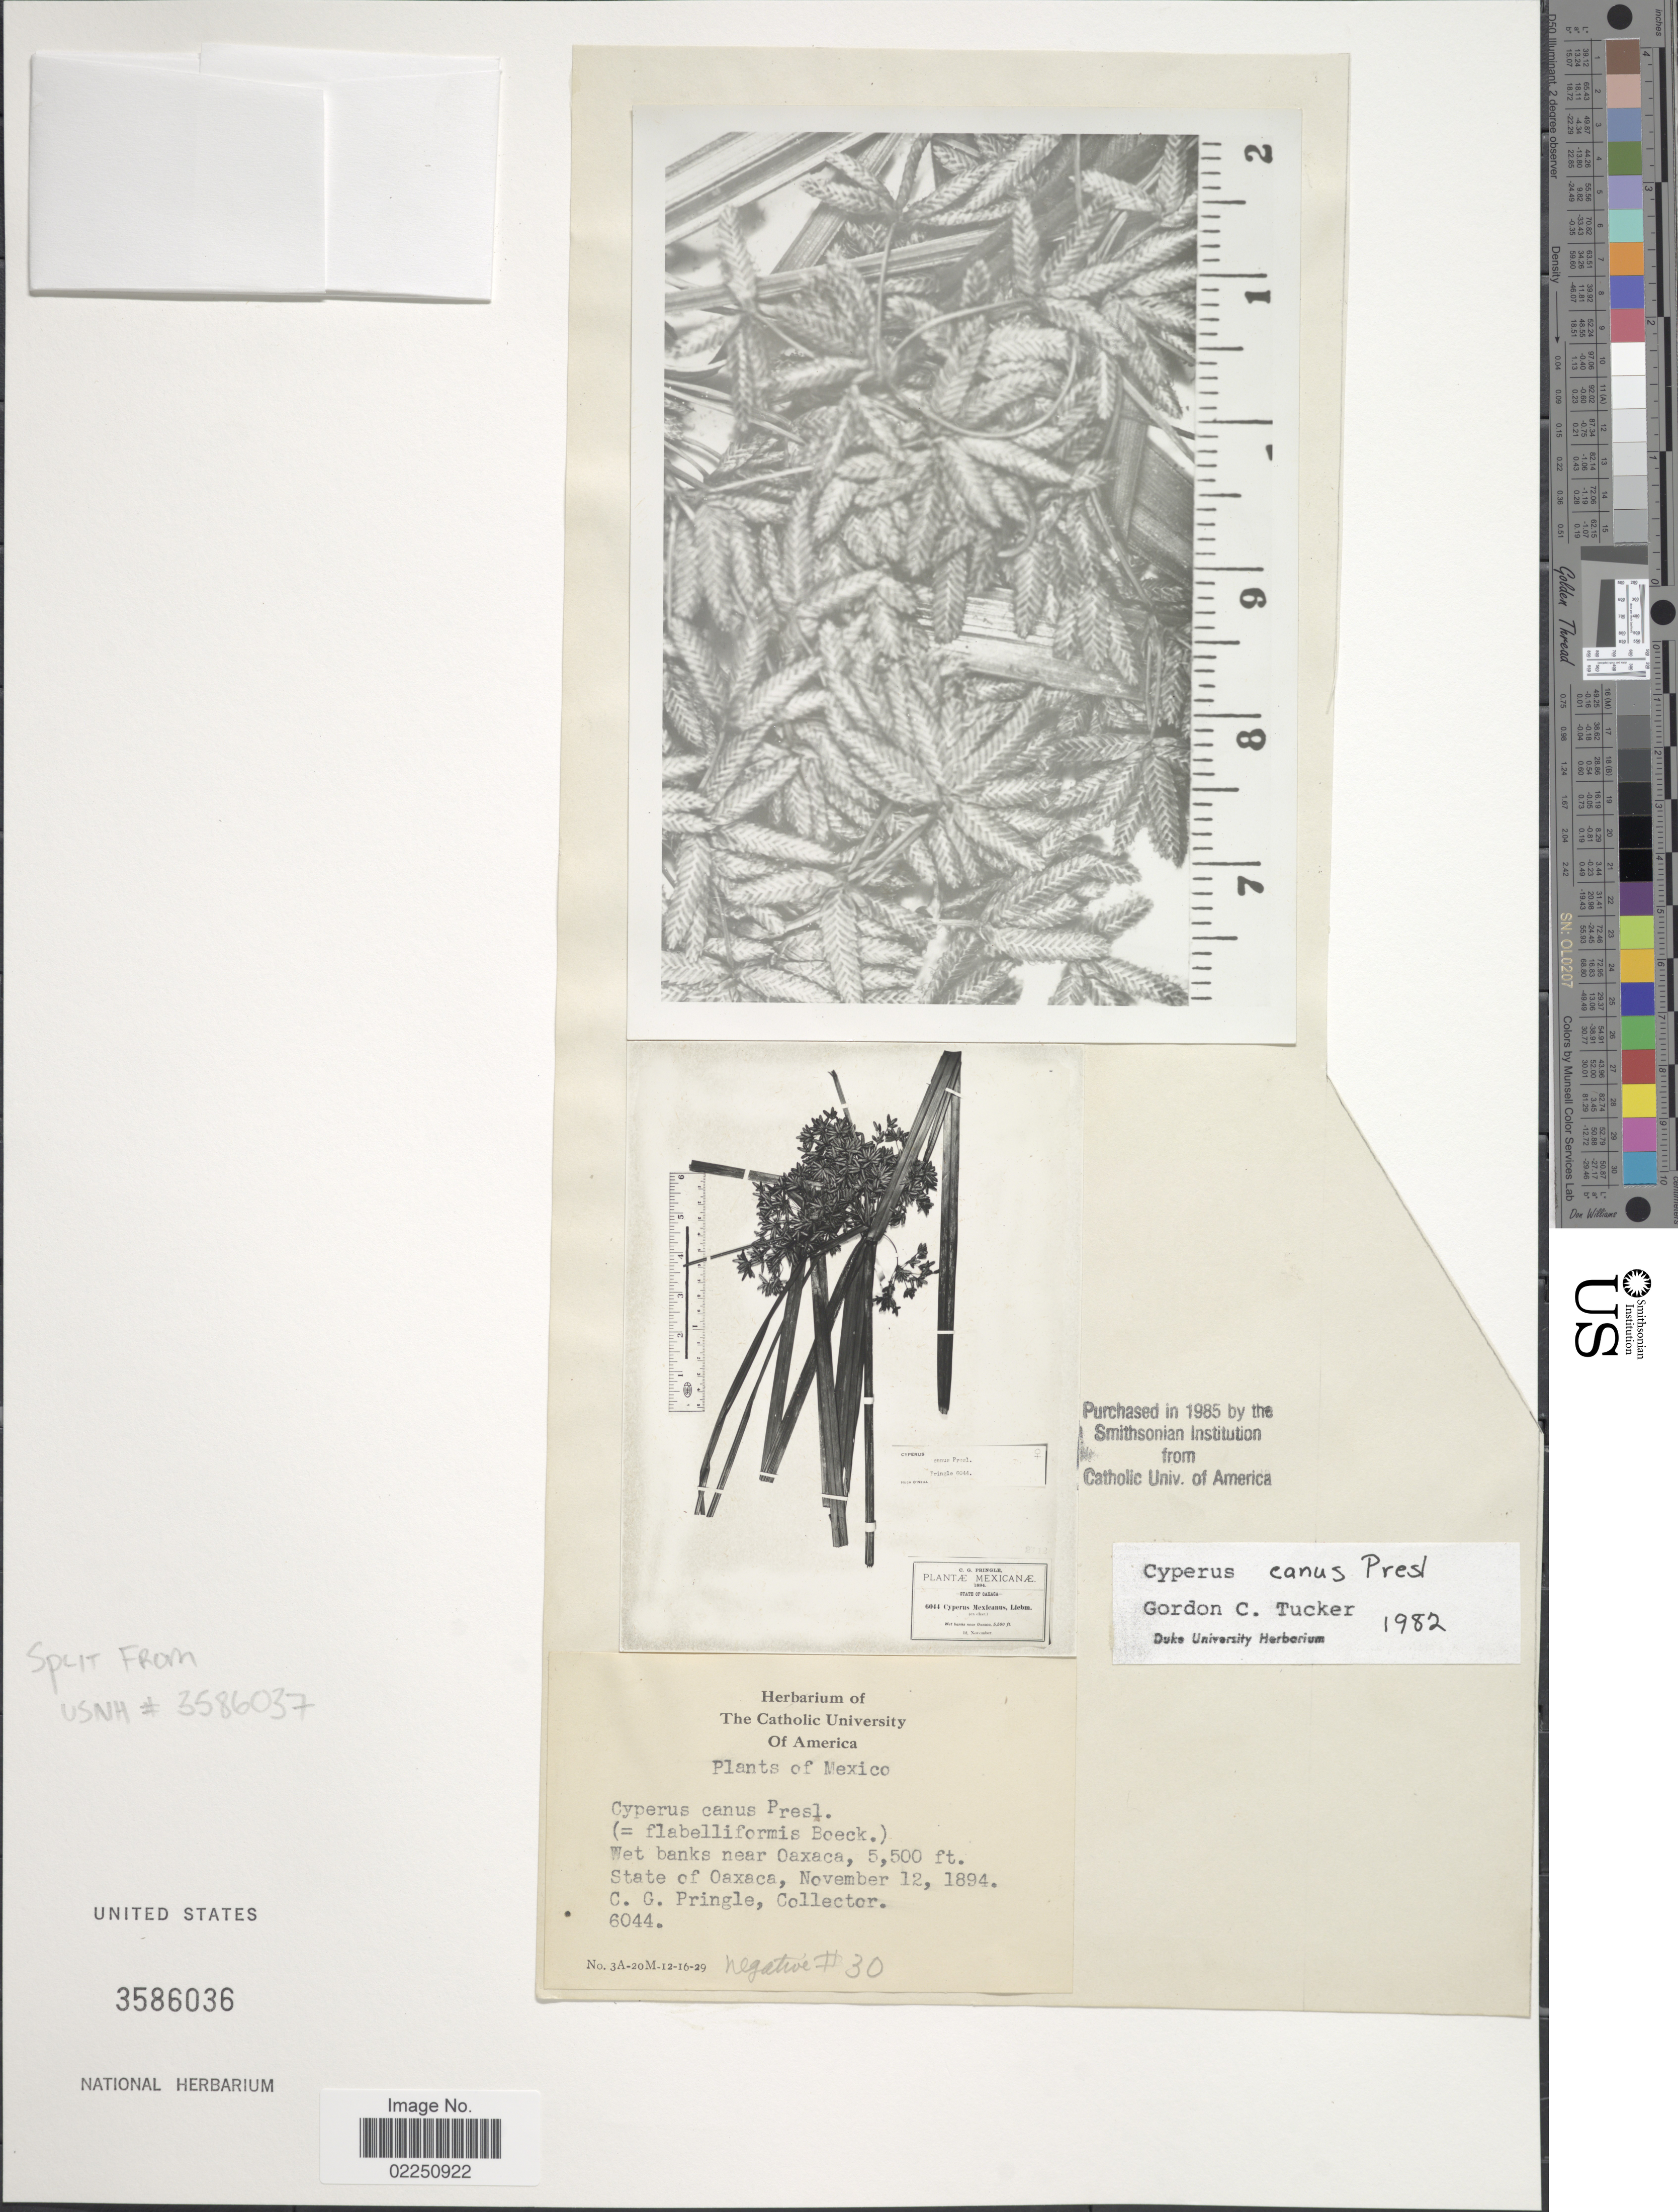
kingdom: Plantae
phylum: Tracheophyta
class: Liliopsida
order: Poales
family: Cyperaceae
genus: Cyperus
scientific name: Cyperus canus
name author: J. Presl & C. Presl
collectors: C. G. Pringle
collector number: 6044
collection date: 1894-11-12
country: Mexico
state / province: Oaxaca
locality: Wet banks near Oaxaca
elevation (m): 1676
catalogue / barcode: US 3586036